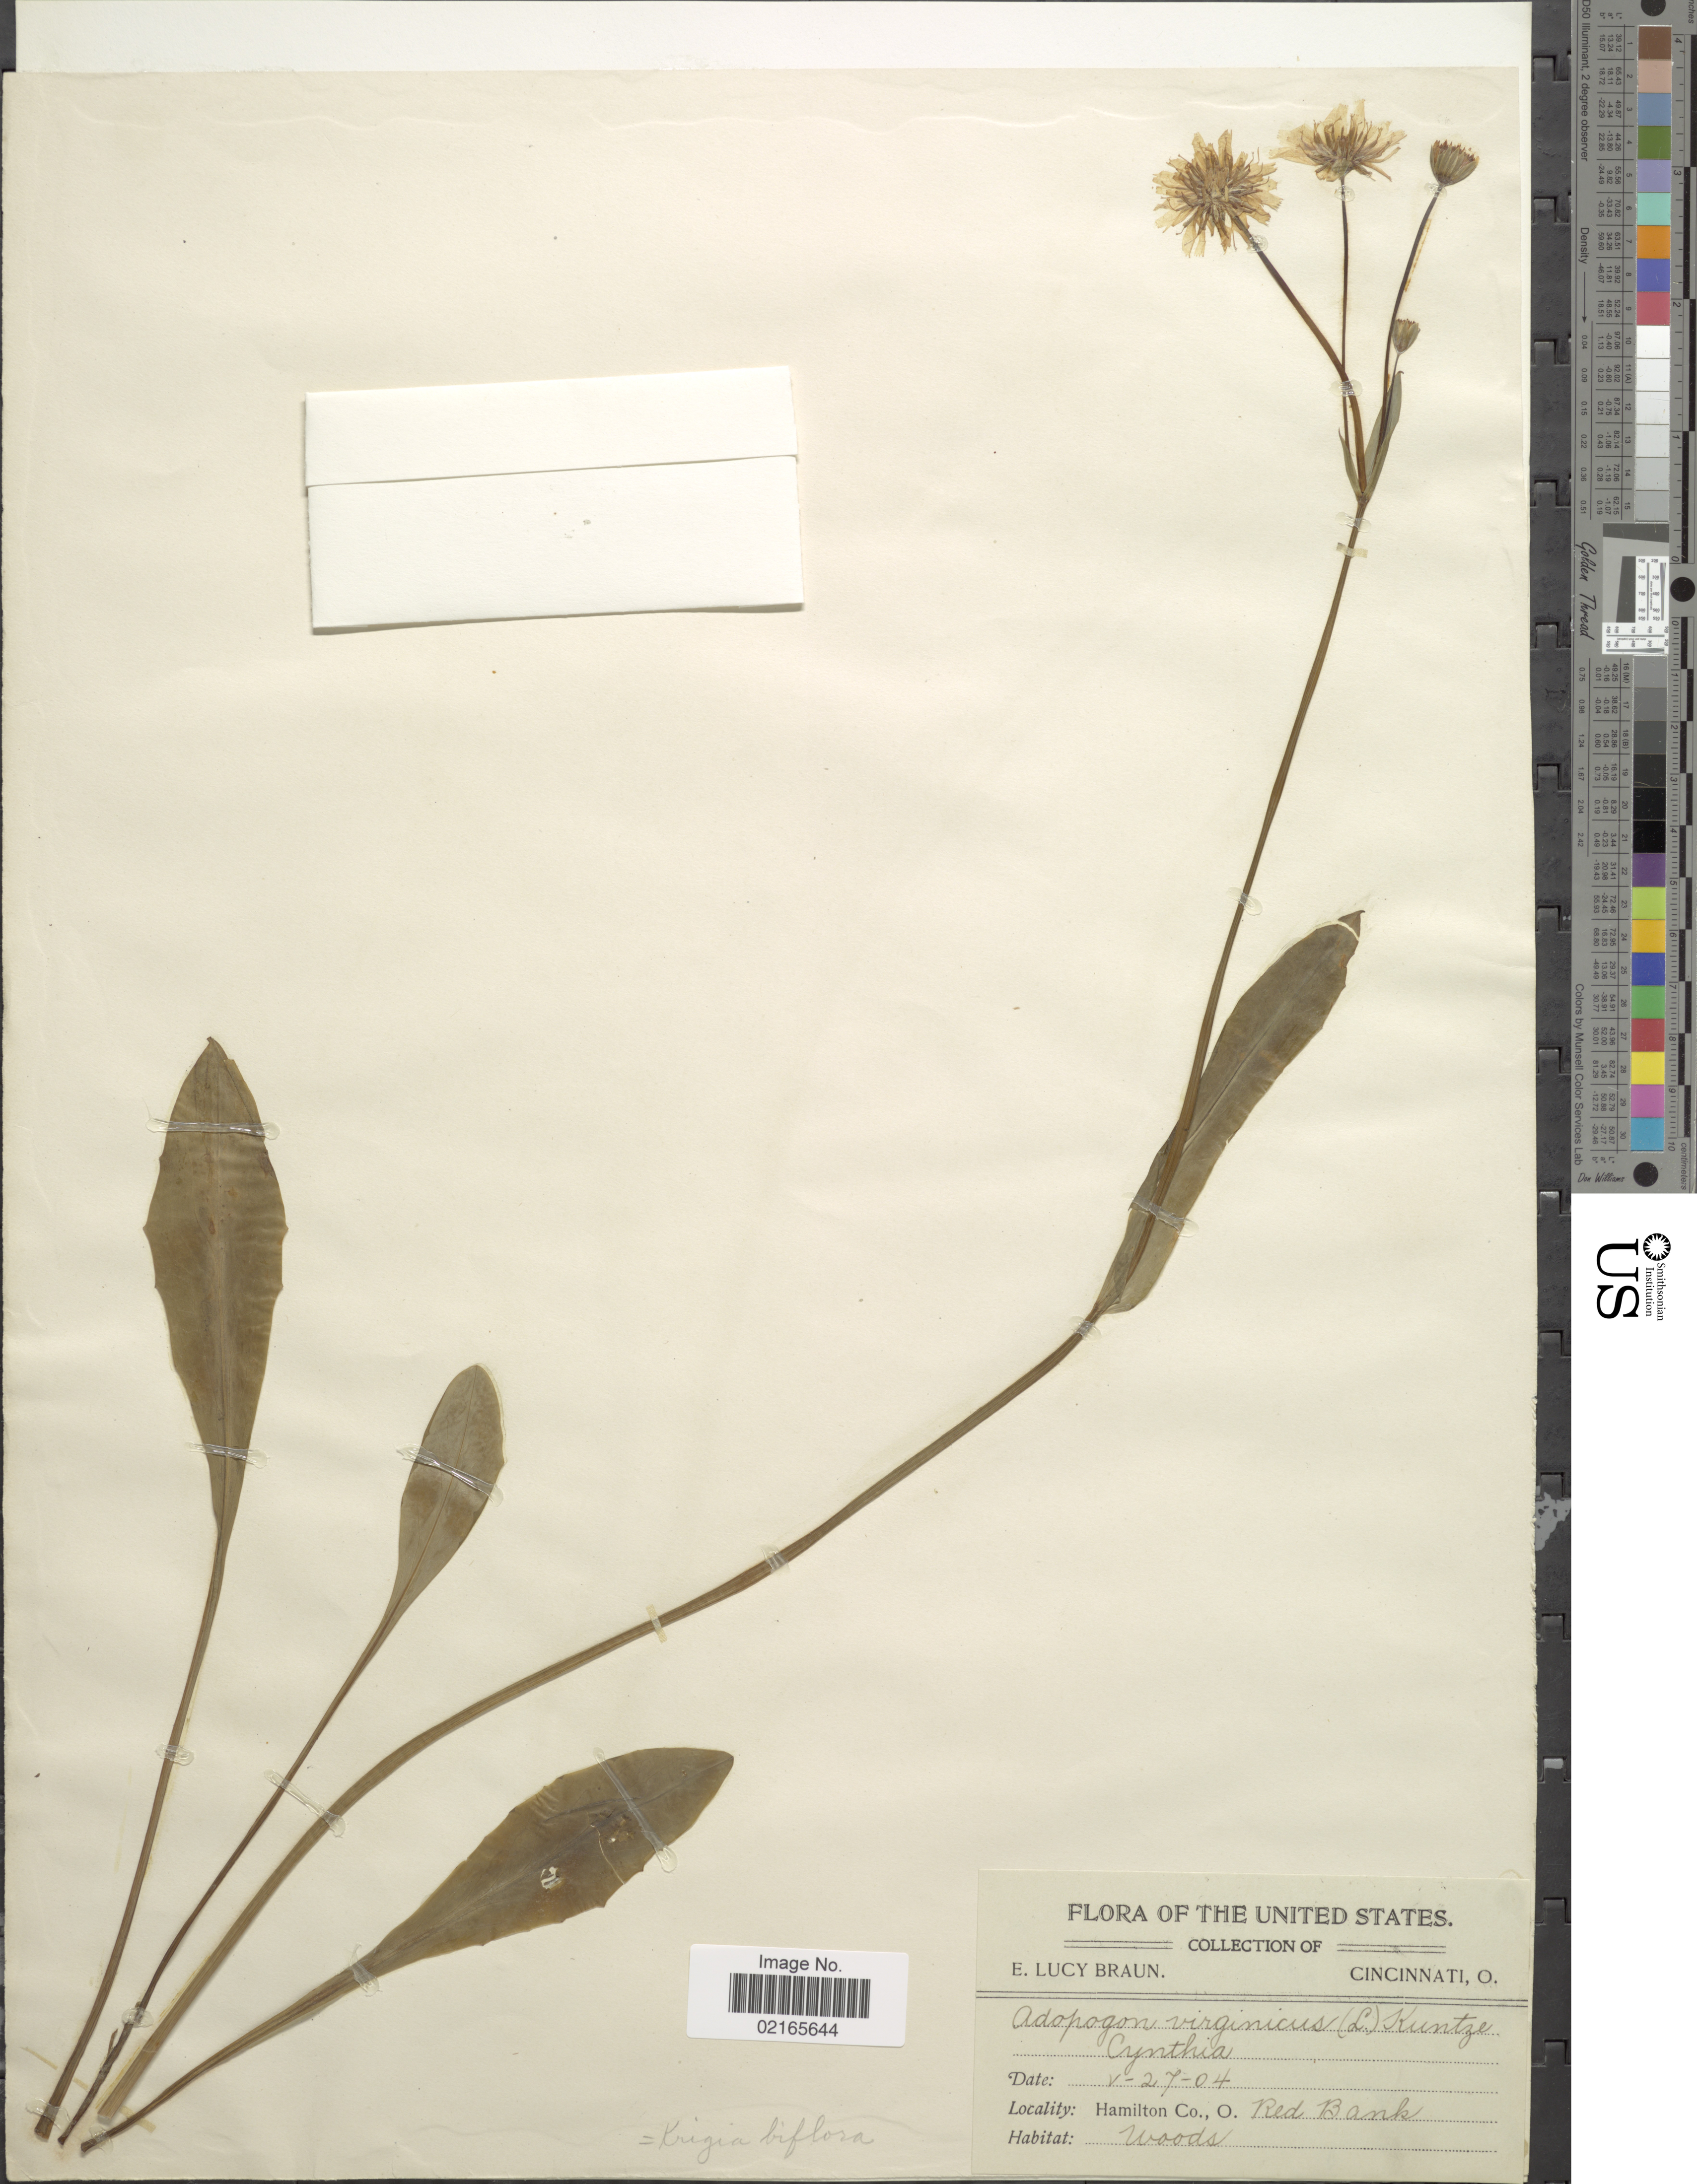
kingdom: Plantae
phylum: Tracheophyta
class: Magnoliopsida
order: Asterales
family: Asteraceae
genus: Krigia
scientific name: Krigia biflora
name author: (Walter) S.F. Blake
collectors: E. L. Braun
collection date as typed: Transcribed d/m/y: 27/5/04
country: United States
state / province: Ohio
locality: Hamilton Co., Red Bank, Cincinnati, O.